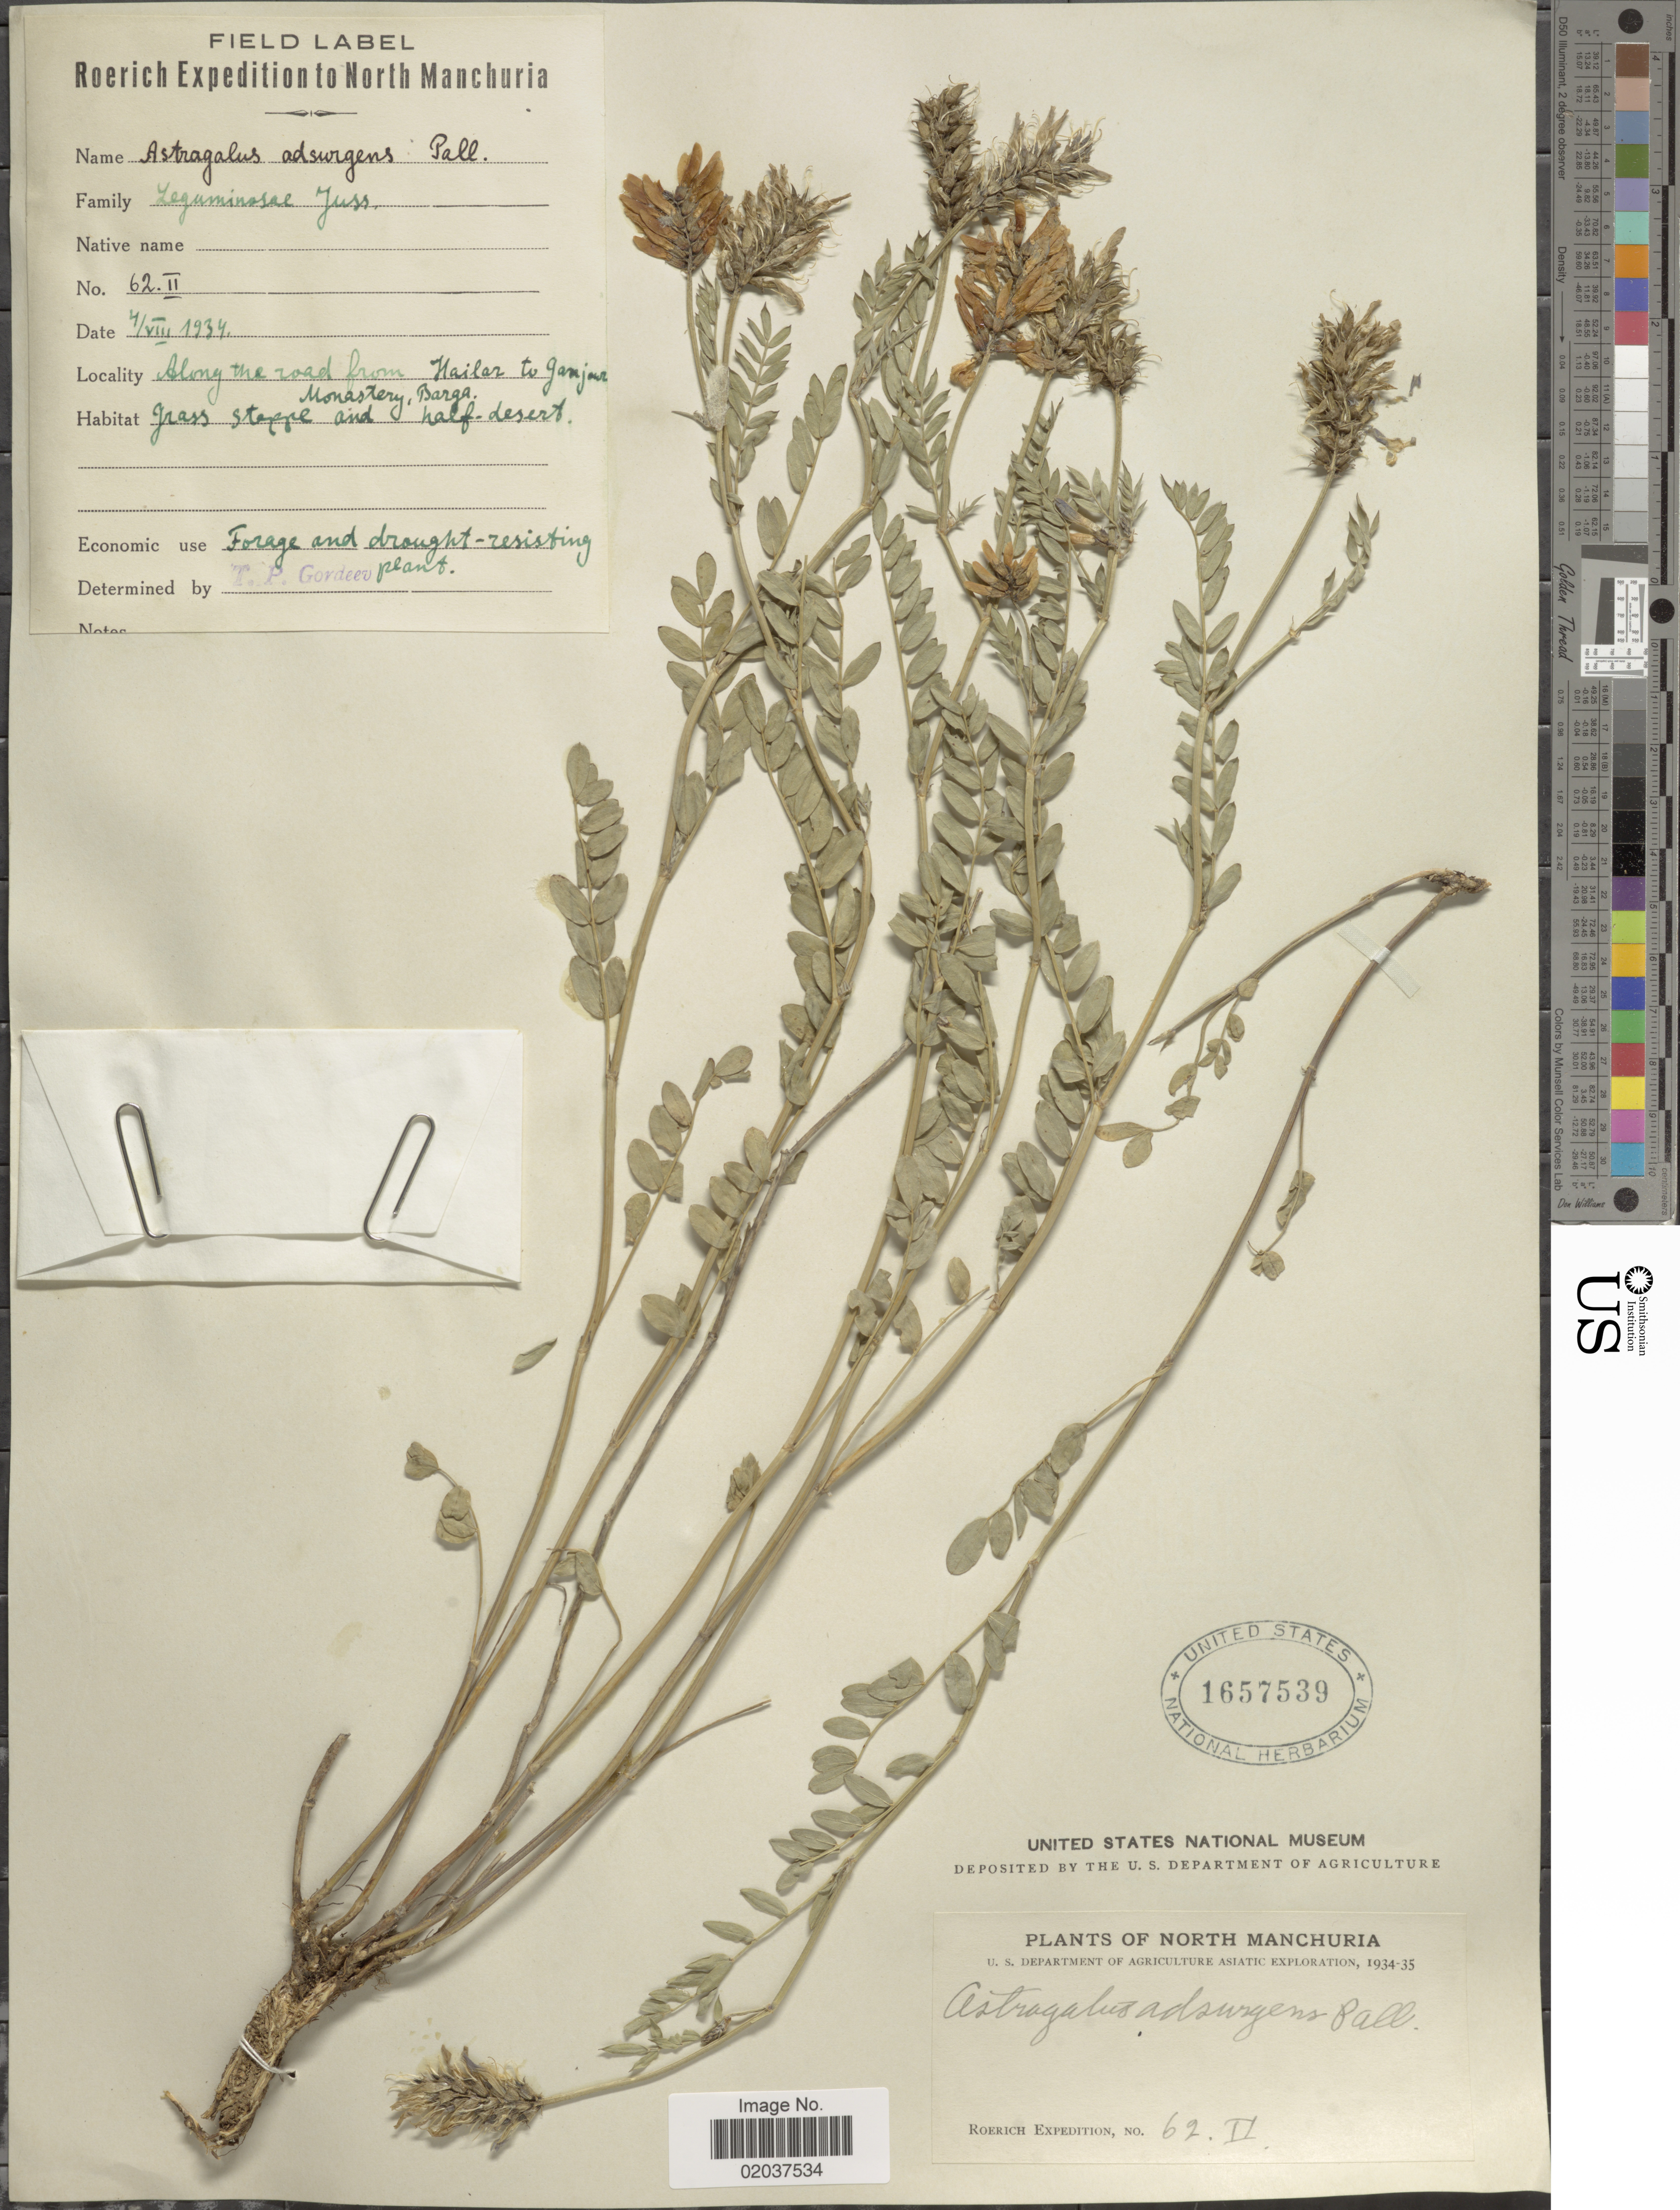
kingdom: Plantae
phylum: Tracheophyta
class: Magnoliopsida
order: Fabales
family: Fabaceae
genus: Astragalus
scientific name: Astragalus adsurgens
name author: Pall.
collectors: Roerich Expedition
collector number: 62 II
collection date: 1934-08-04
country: China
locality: Manchuria, long the road from Hailar to Ganjar Monastery, Barga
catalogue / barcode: US 1657539